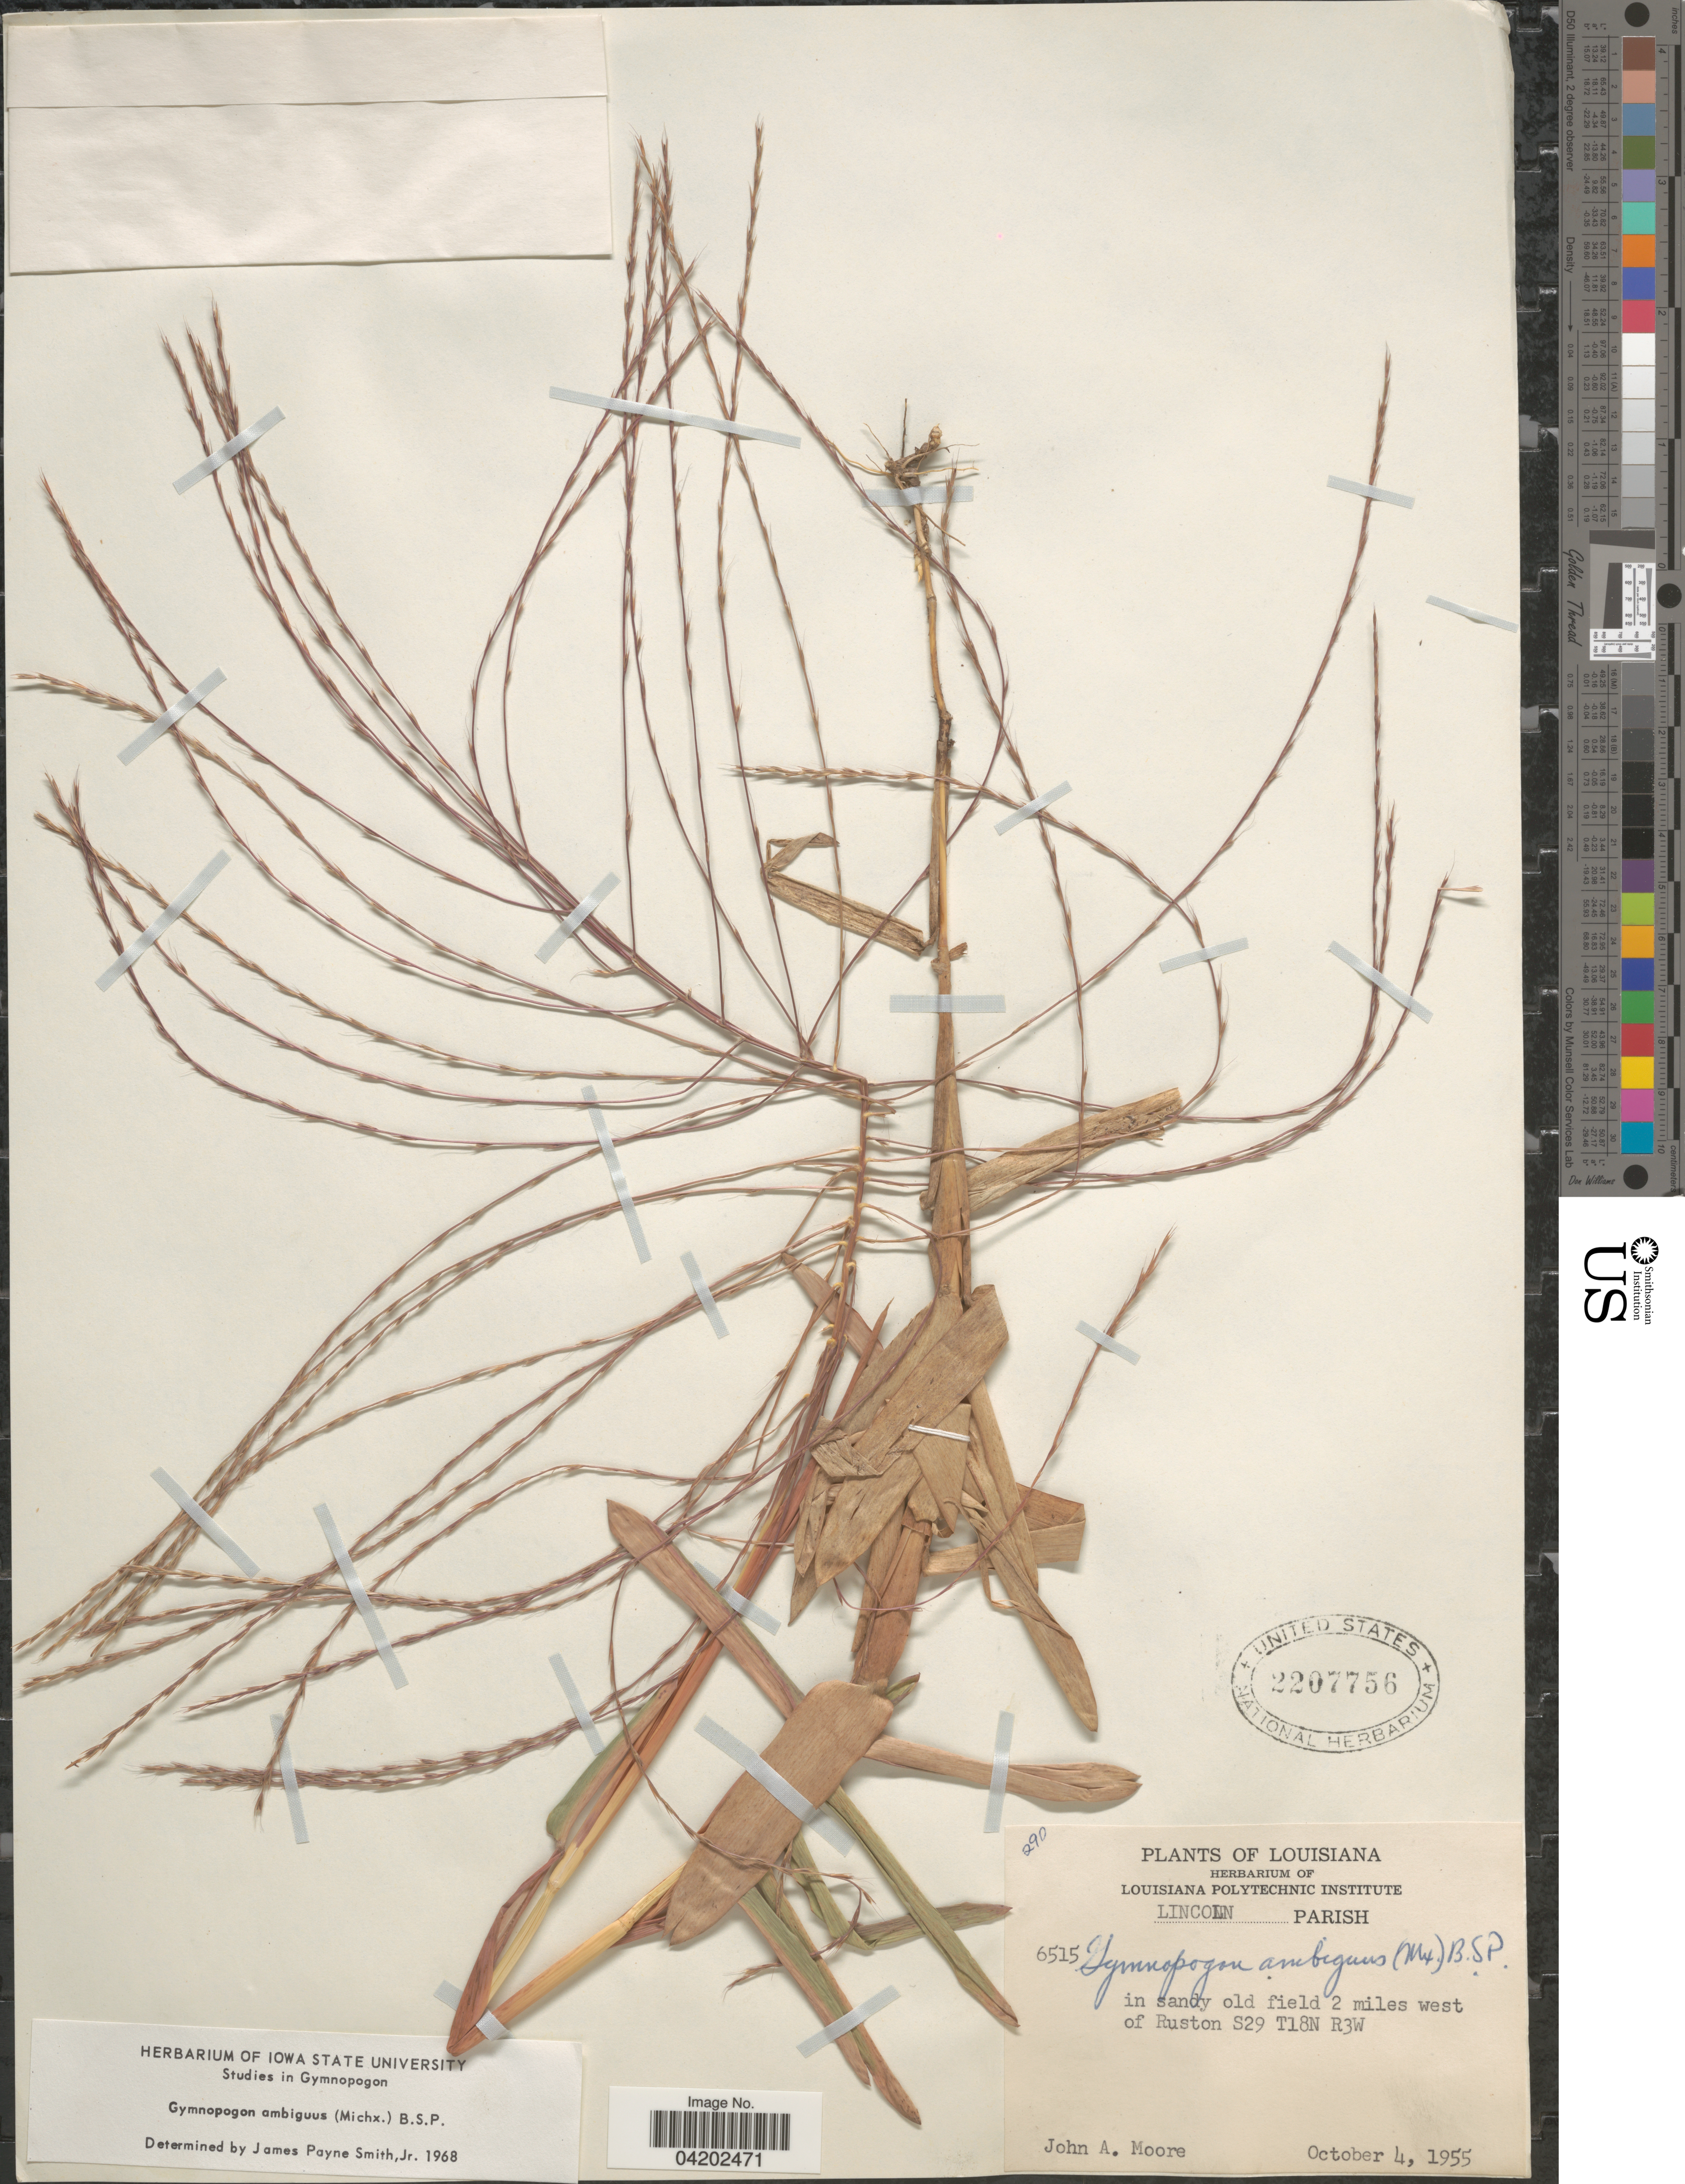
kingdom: Plantae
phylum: Tracheophyta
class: Liliopsida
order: Poales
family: Poaceae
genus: Gymnopogon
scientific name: Gymnopogon ambiguus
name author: (Michx.) Britton, Stearns & Poggenb.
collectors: J. A. Moore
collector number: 6515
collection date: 1955-10-04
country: United States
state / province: Louisiana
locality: Lincoln Parish. In sandy old field 2 miles west of Ruston S29 T18N R3W.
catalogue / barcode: US 2207756